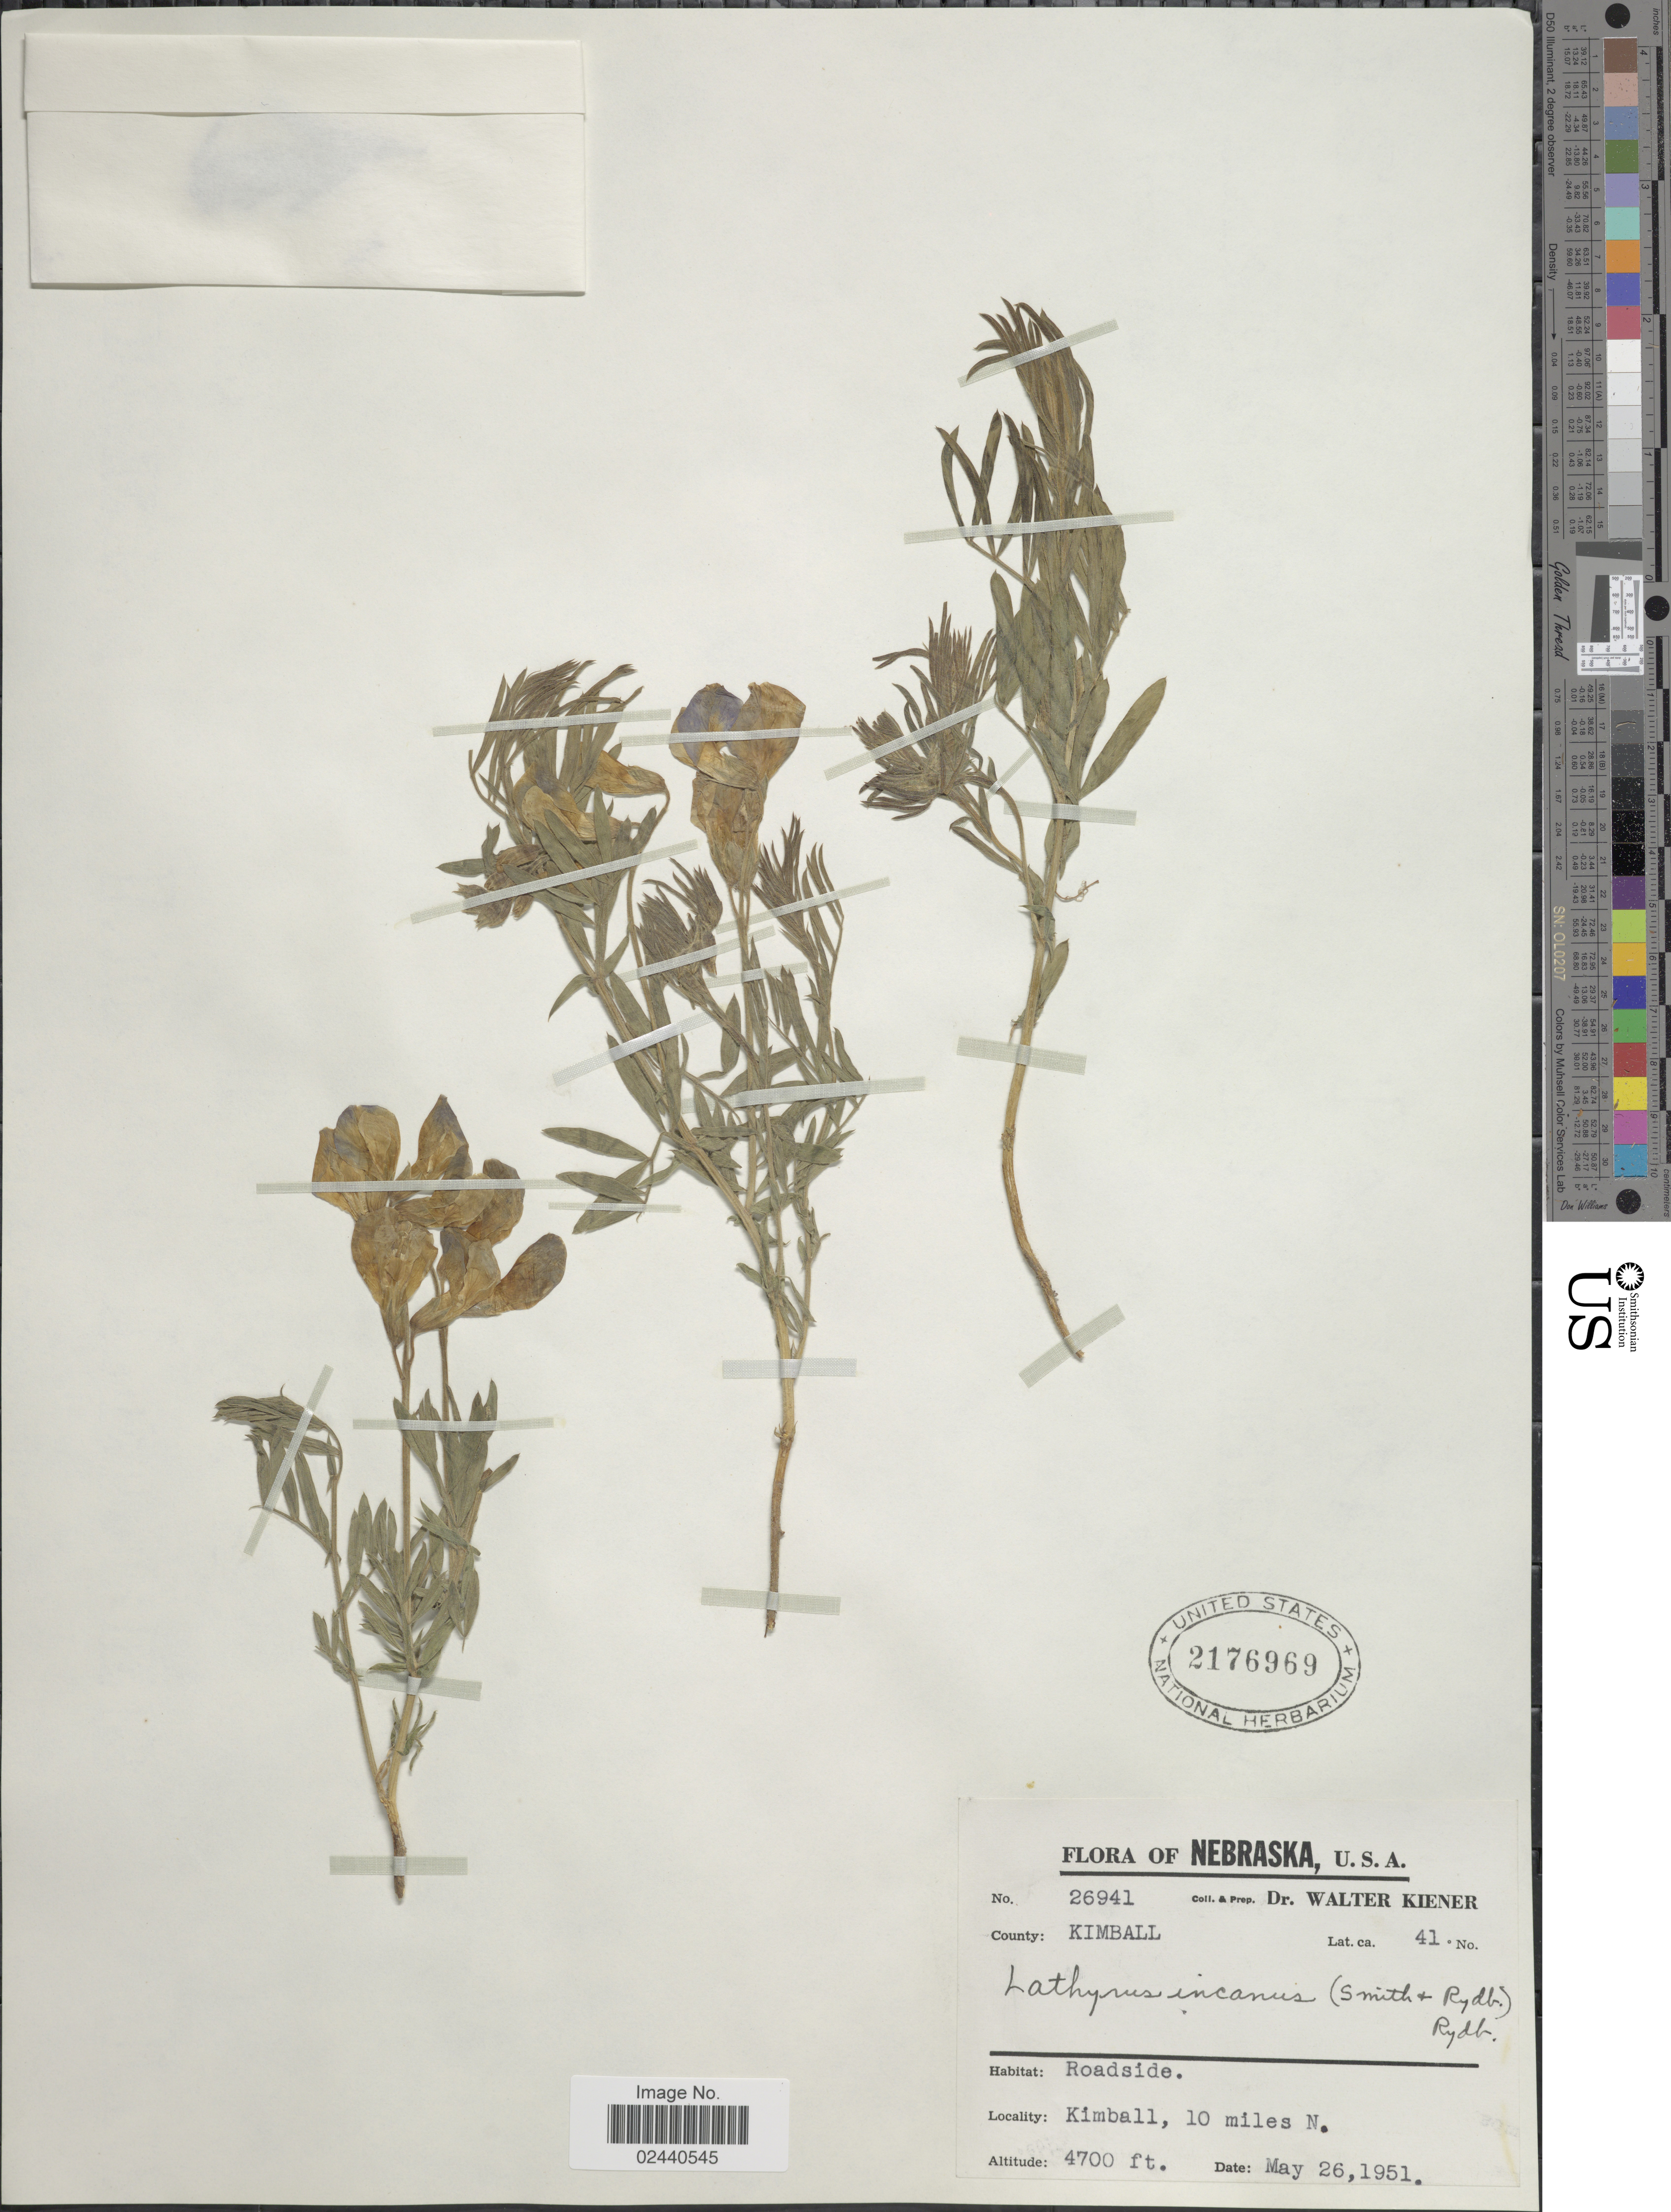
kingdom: Plantae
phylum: Tracheophyta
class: Magnoliopsida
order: Fabales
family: Fabaceae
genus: Lathyrus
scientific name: Lathyrus incanus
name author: (J.G. Sm. & Rydb.) Rydb.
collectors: W. Kiener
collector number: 26941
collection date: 1951-05-26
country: United States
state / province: Nebraska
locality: County: Kimball. Roadside. Kimball, 10 miles N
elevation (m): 1433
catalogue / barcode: US 2176969